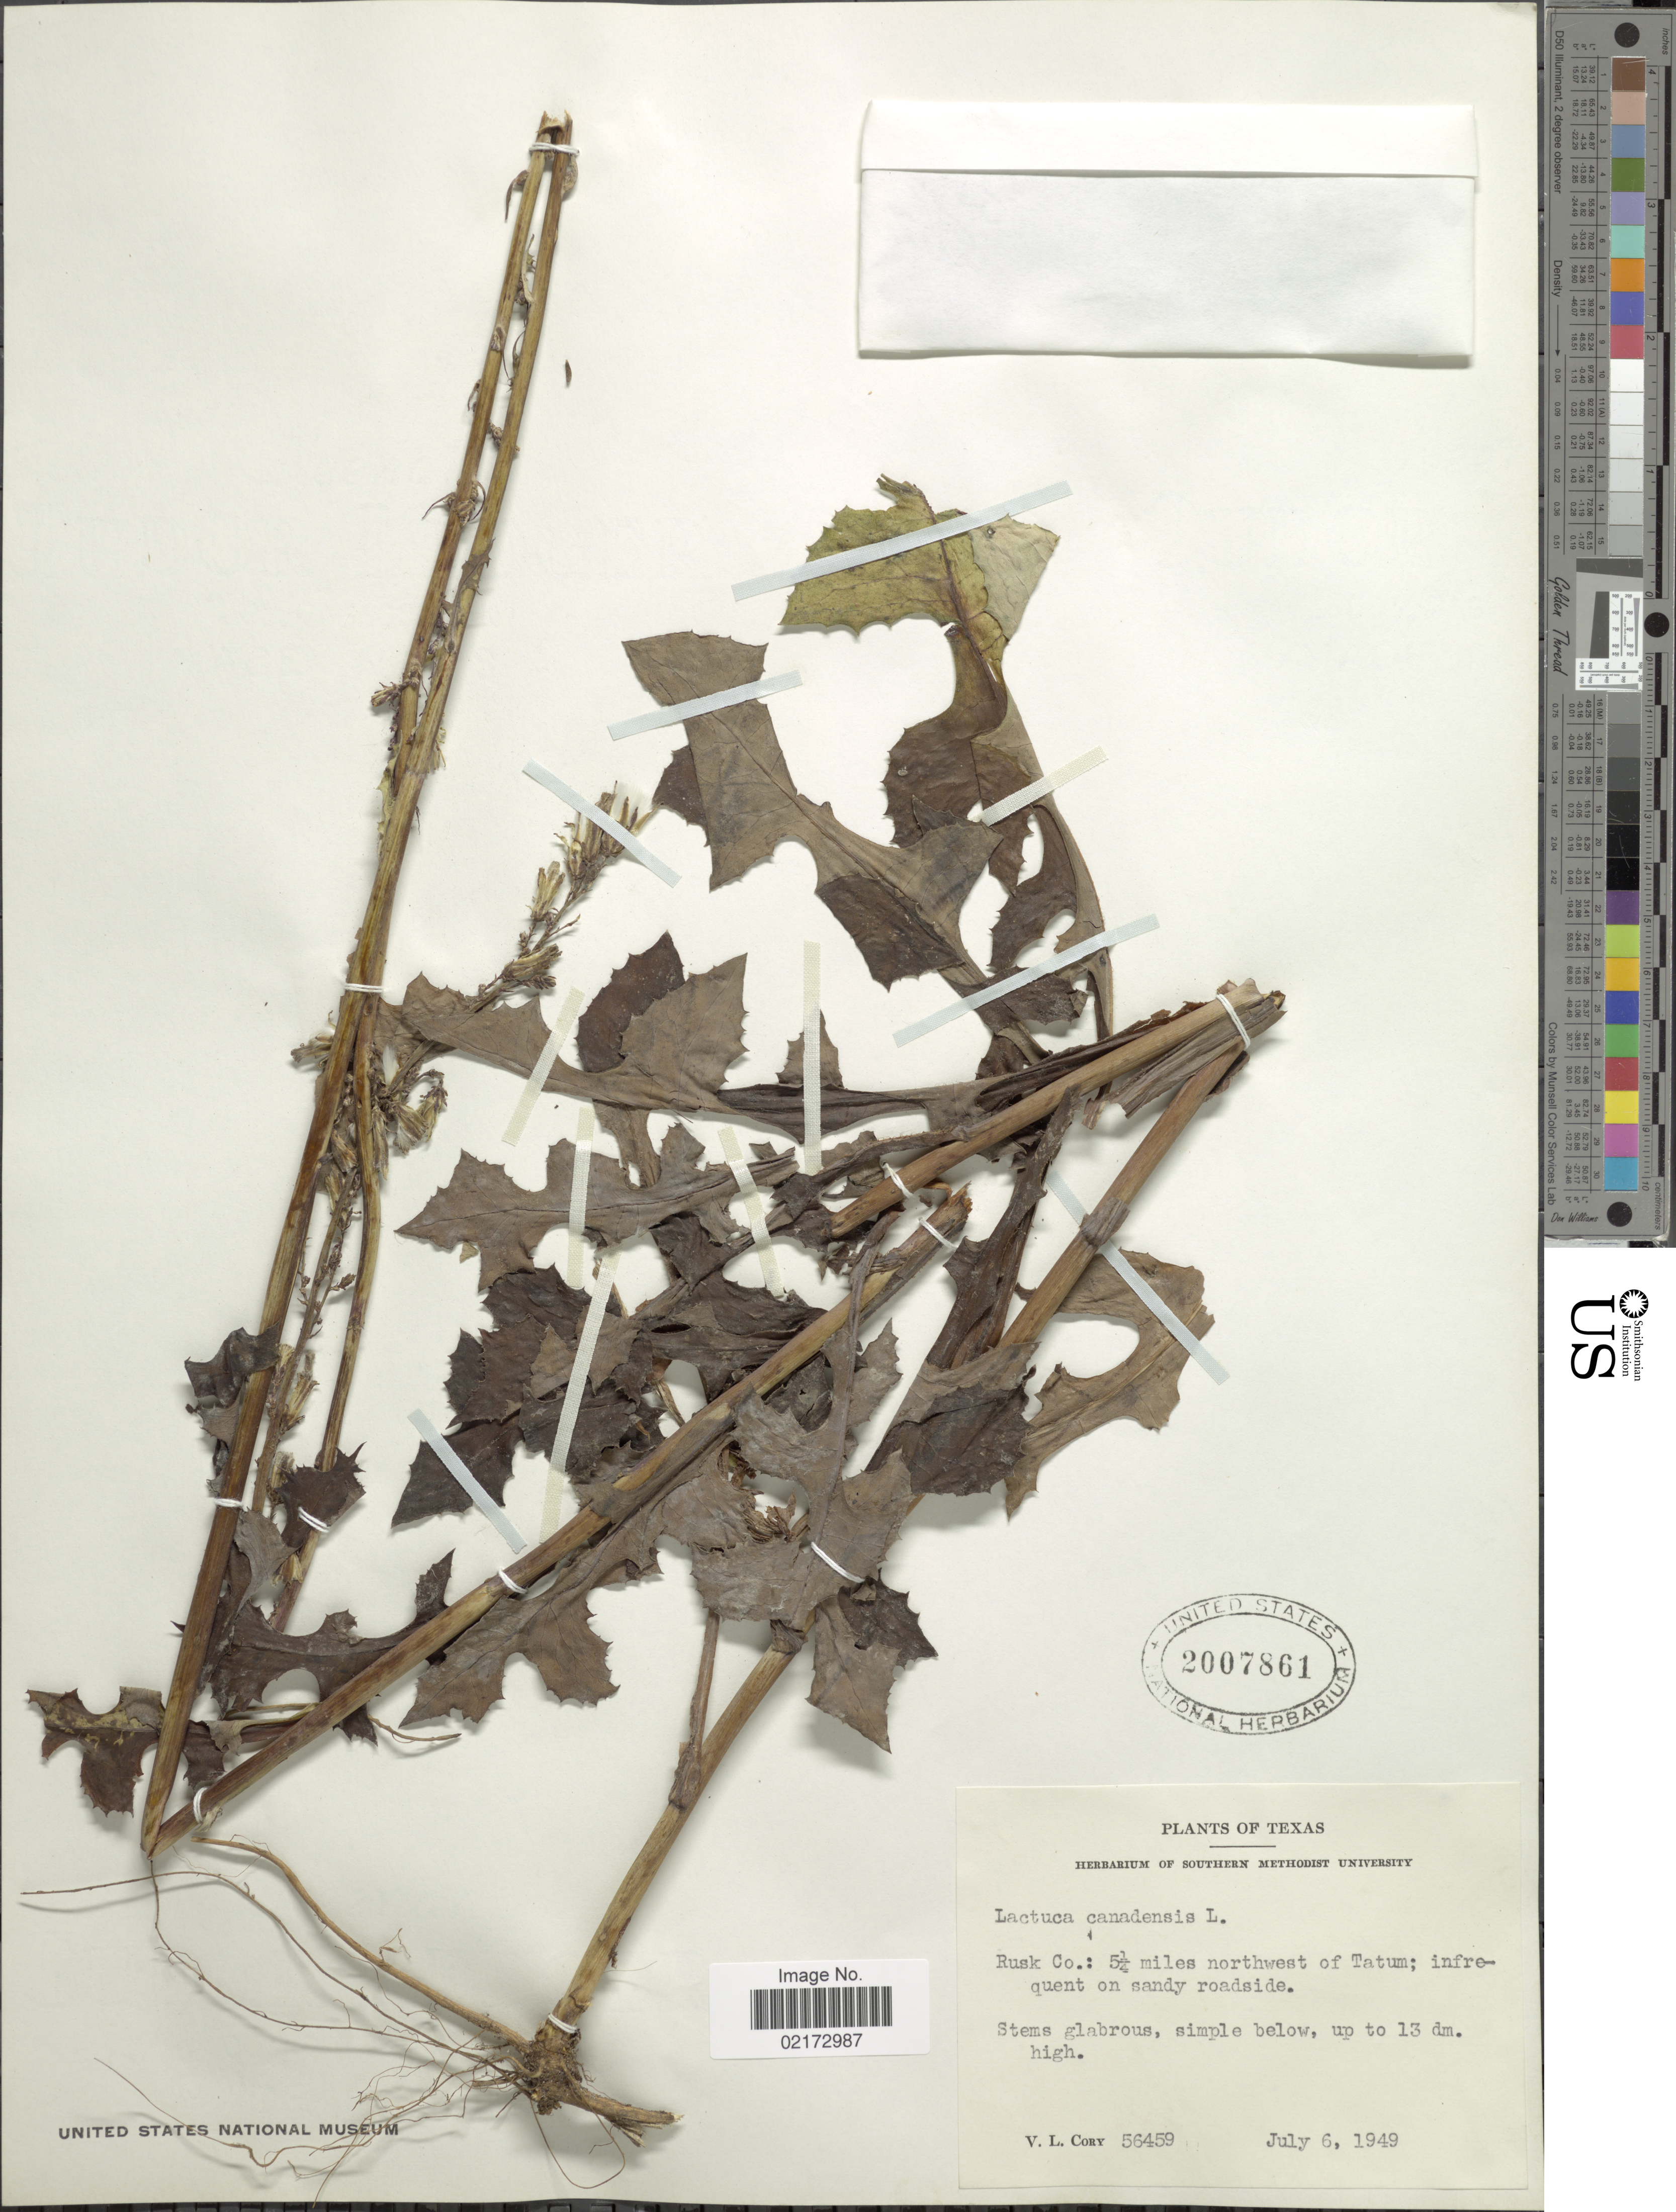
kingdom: Plantae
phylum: Tracheophyta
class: Magnoliopsida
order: Asterales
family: Asteraceae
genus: Lactuca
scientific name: Lactuca canadensis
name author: L.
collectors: V. Cory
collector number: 56459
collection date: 1949-07-06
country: United States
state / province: Texas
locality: Rusk Co., 5 1/4 miles northwest of Tatum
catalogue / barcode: US 2007861